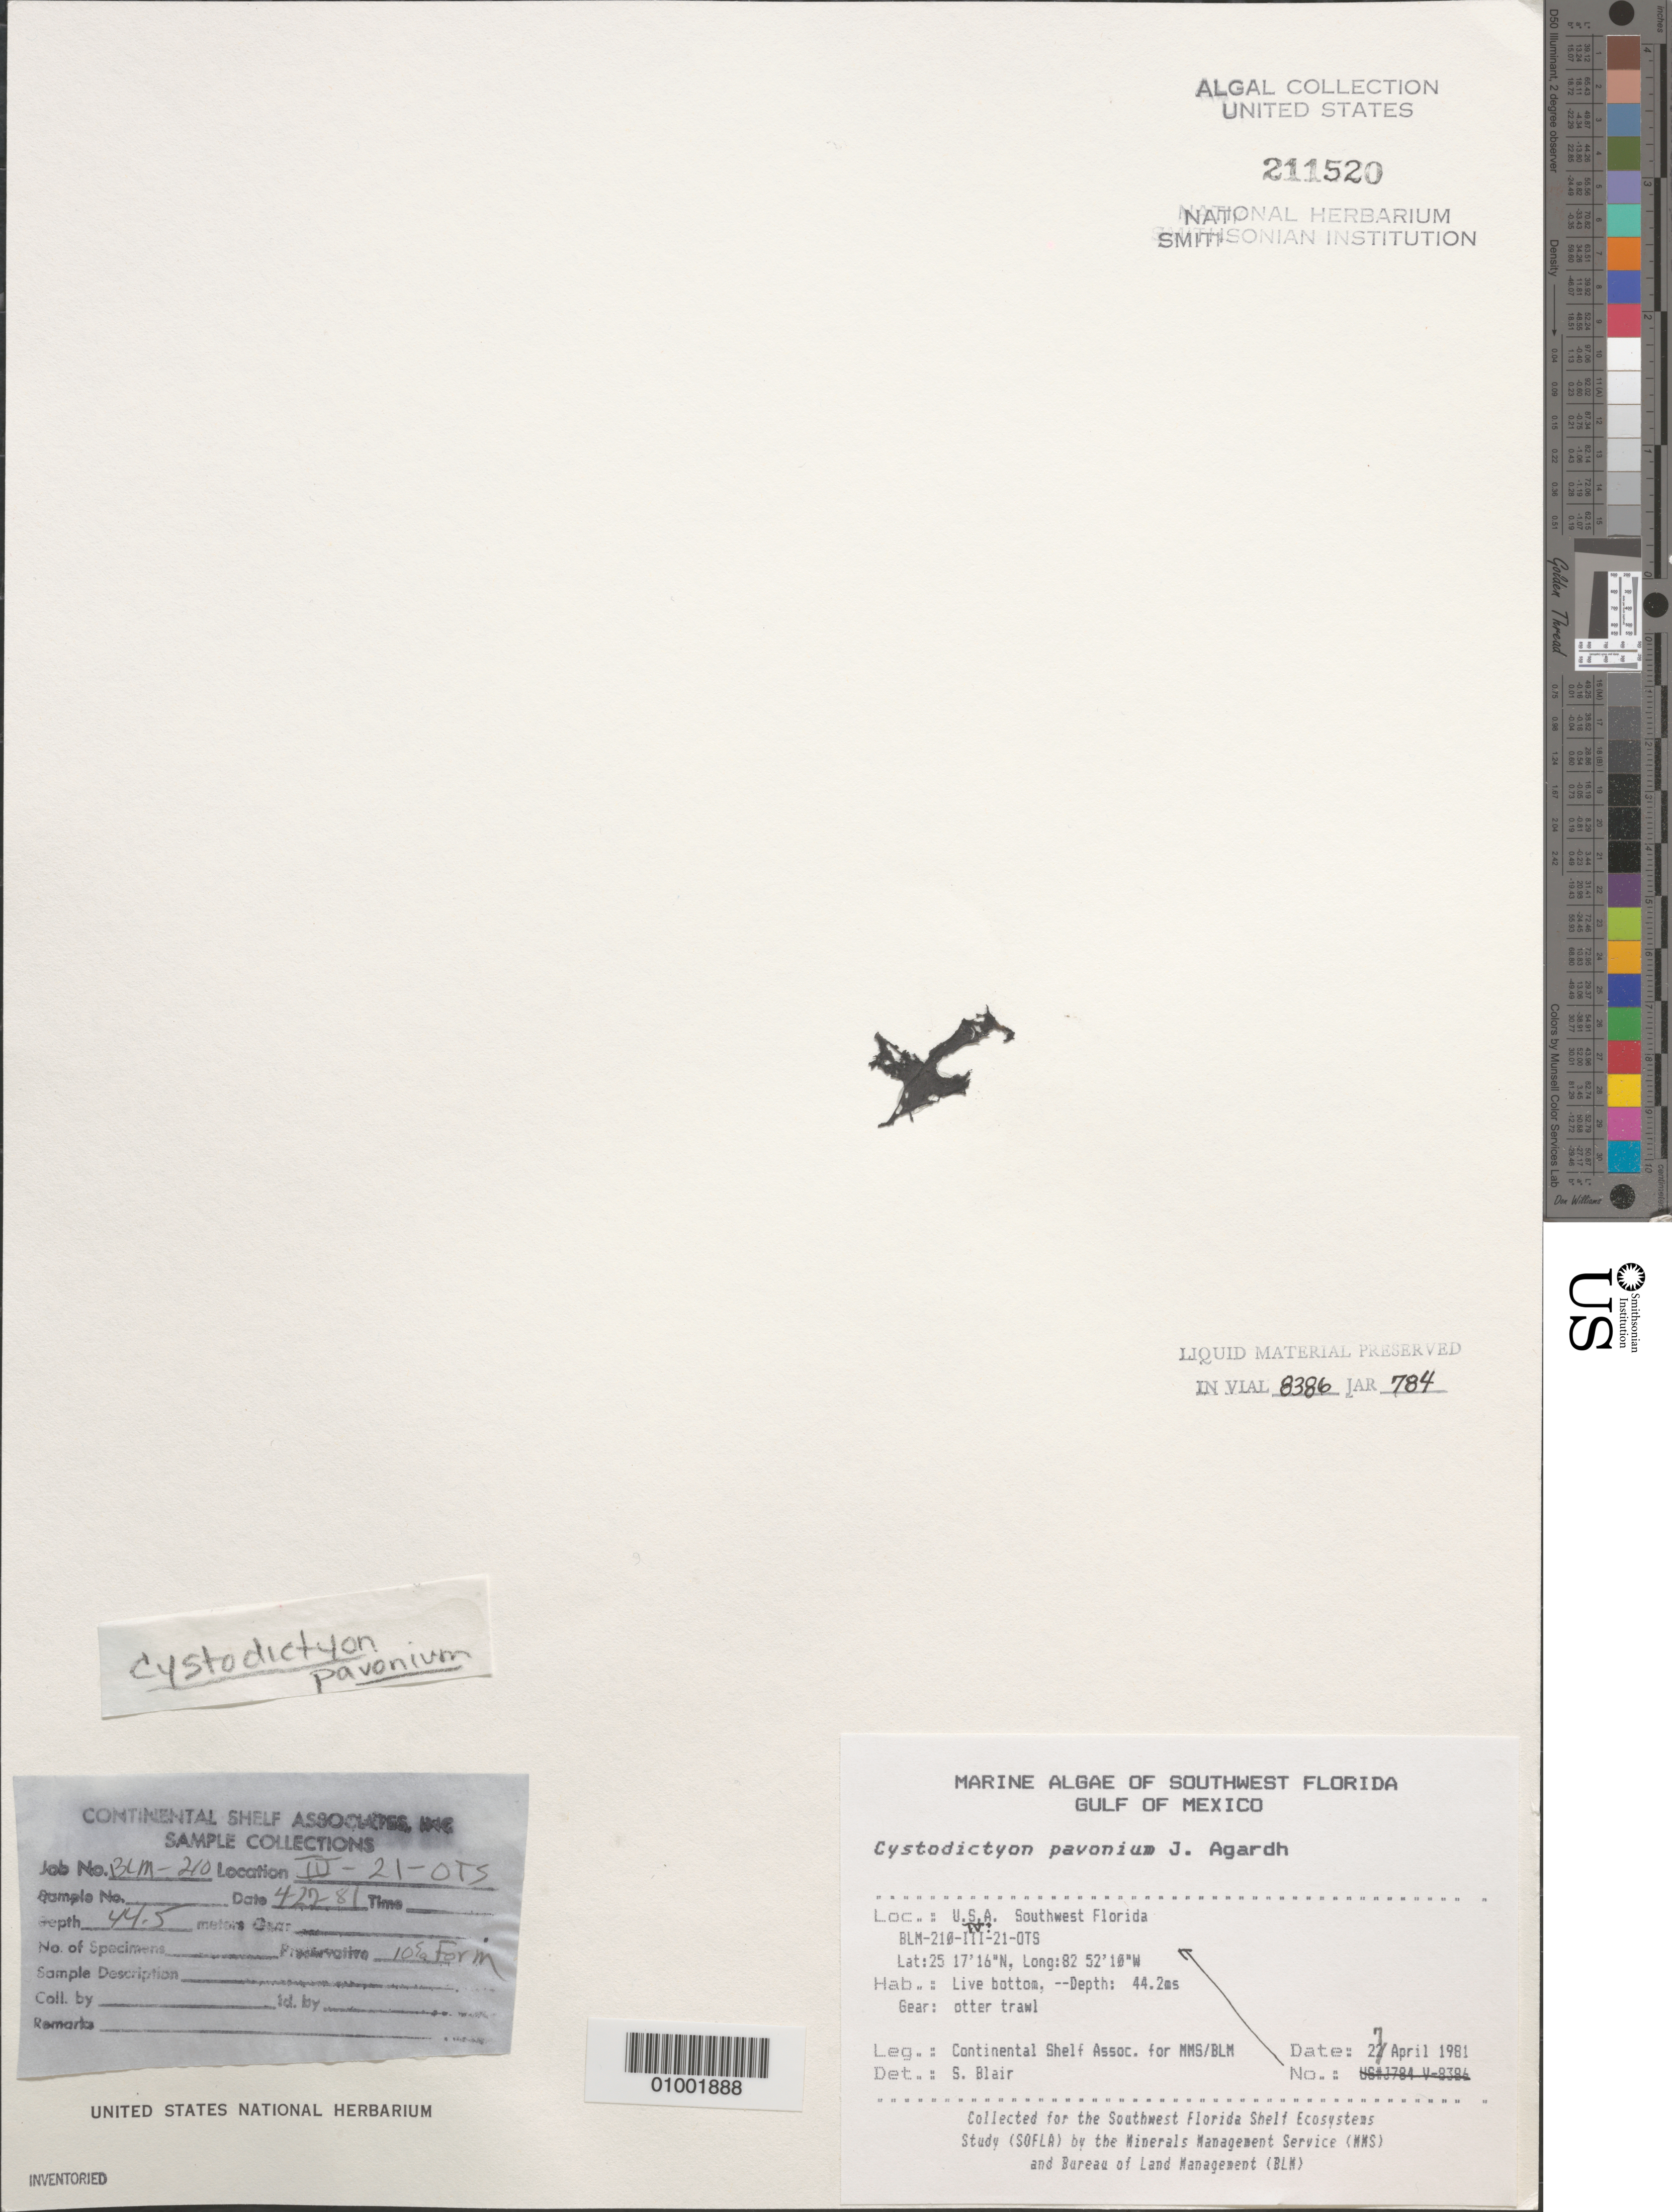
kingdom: Plantae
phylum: Chlorophyta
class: Ulvophyceae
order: Cladophorales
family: Anadyomenaceae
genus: Anadyomene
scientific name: Anadyomene pavonina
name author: (J. Agardh) J. Wille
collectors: Continental Shelf Associates for the MMS/BLM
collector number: BLM-210-IV-21-OTS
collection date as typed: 27 Apr 1981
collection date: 1981-04-27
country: United States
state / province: Florida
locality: Gulf of Mexico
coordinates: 25 17'16"N, 82 52'10"W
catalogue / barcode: US 211520